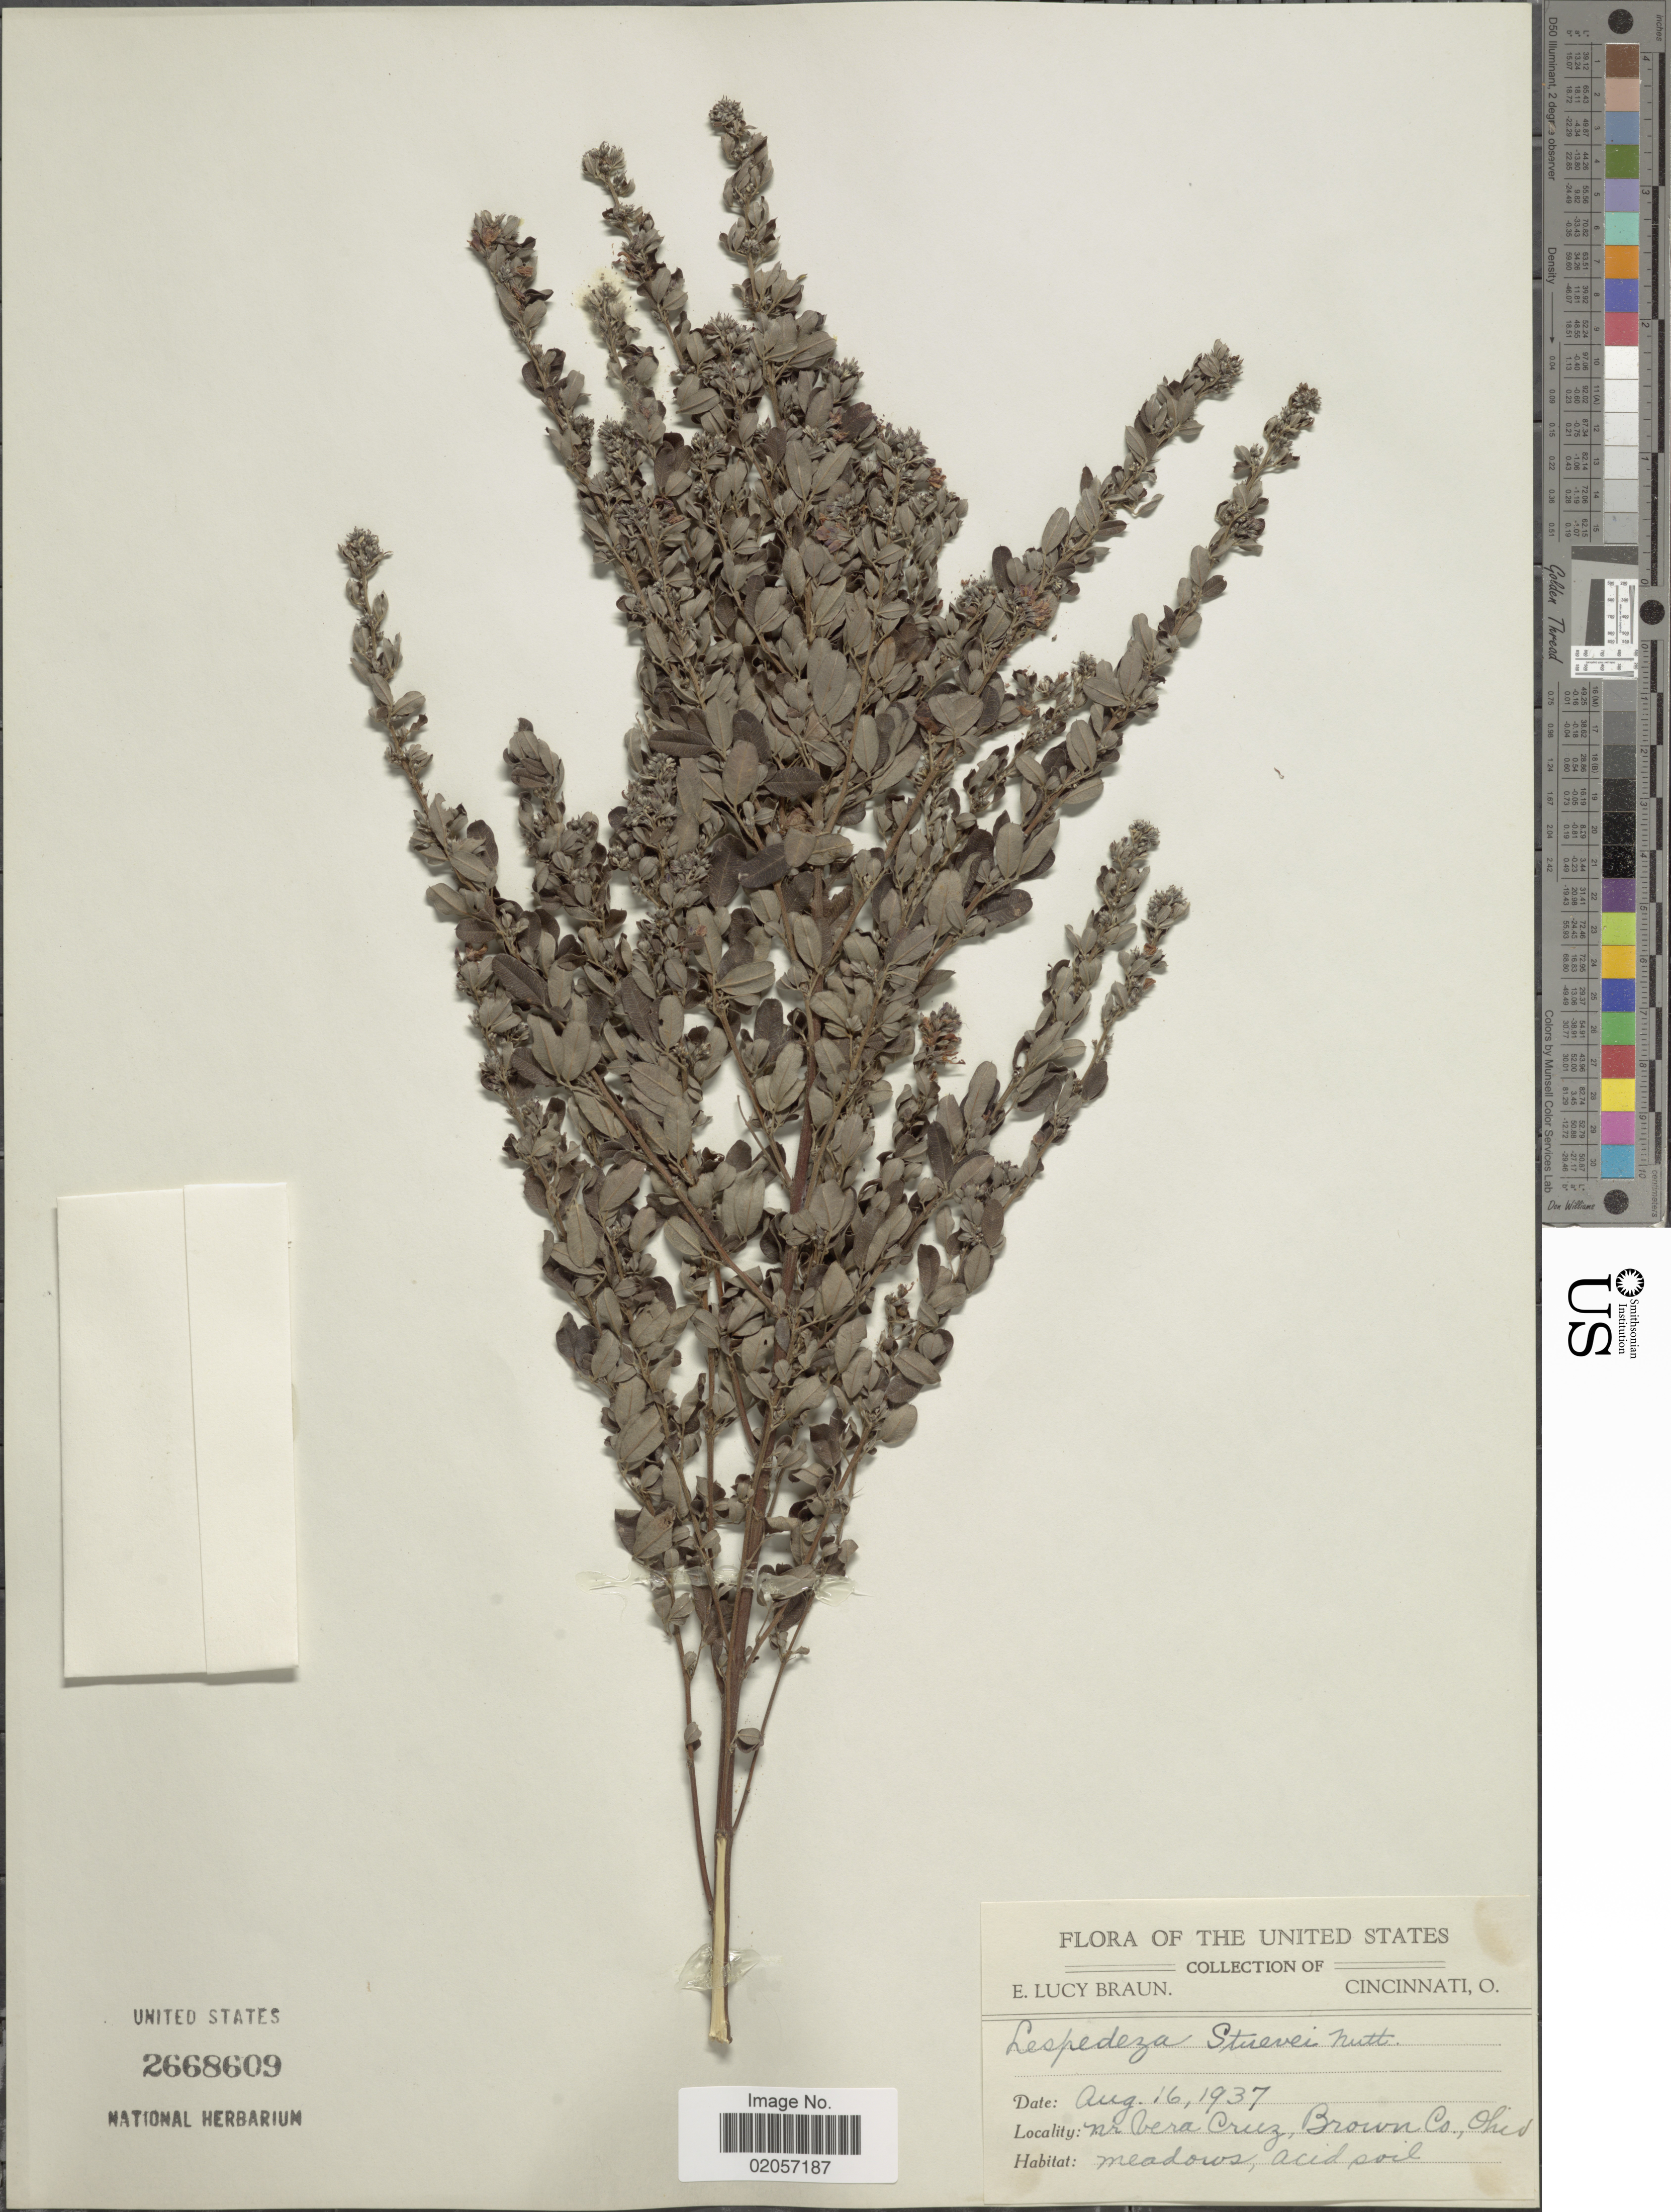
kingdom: Plantae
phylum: Tracheophyta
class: Magnoliopsida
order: Fabales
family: Fabaceae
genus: Lespedeza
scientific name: Lespedeza stuevei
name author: Nutt.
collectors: E. L. Braun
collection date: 1937-08-16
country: United States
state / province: Ohio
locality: Nr Vera Cruz, Brown Co.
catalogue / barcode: US 2668609